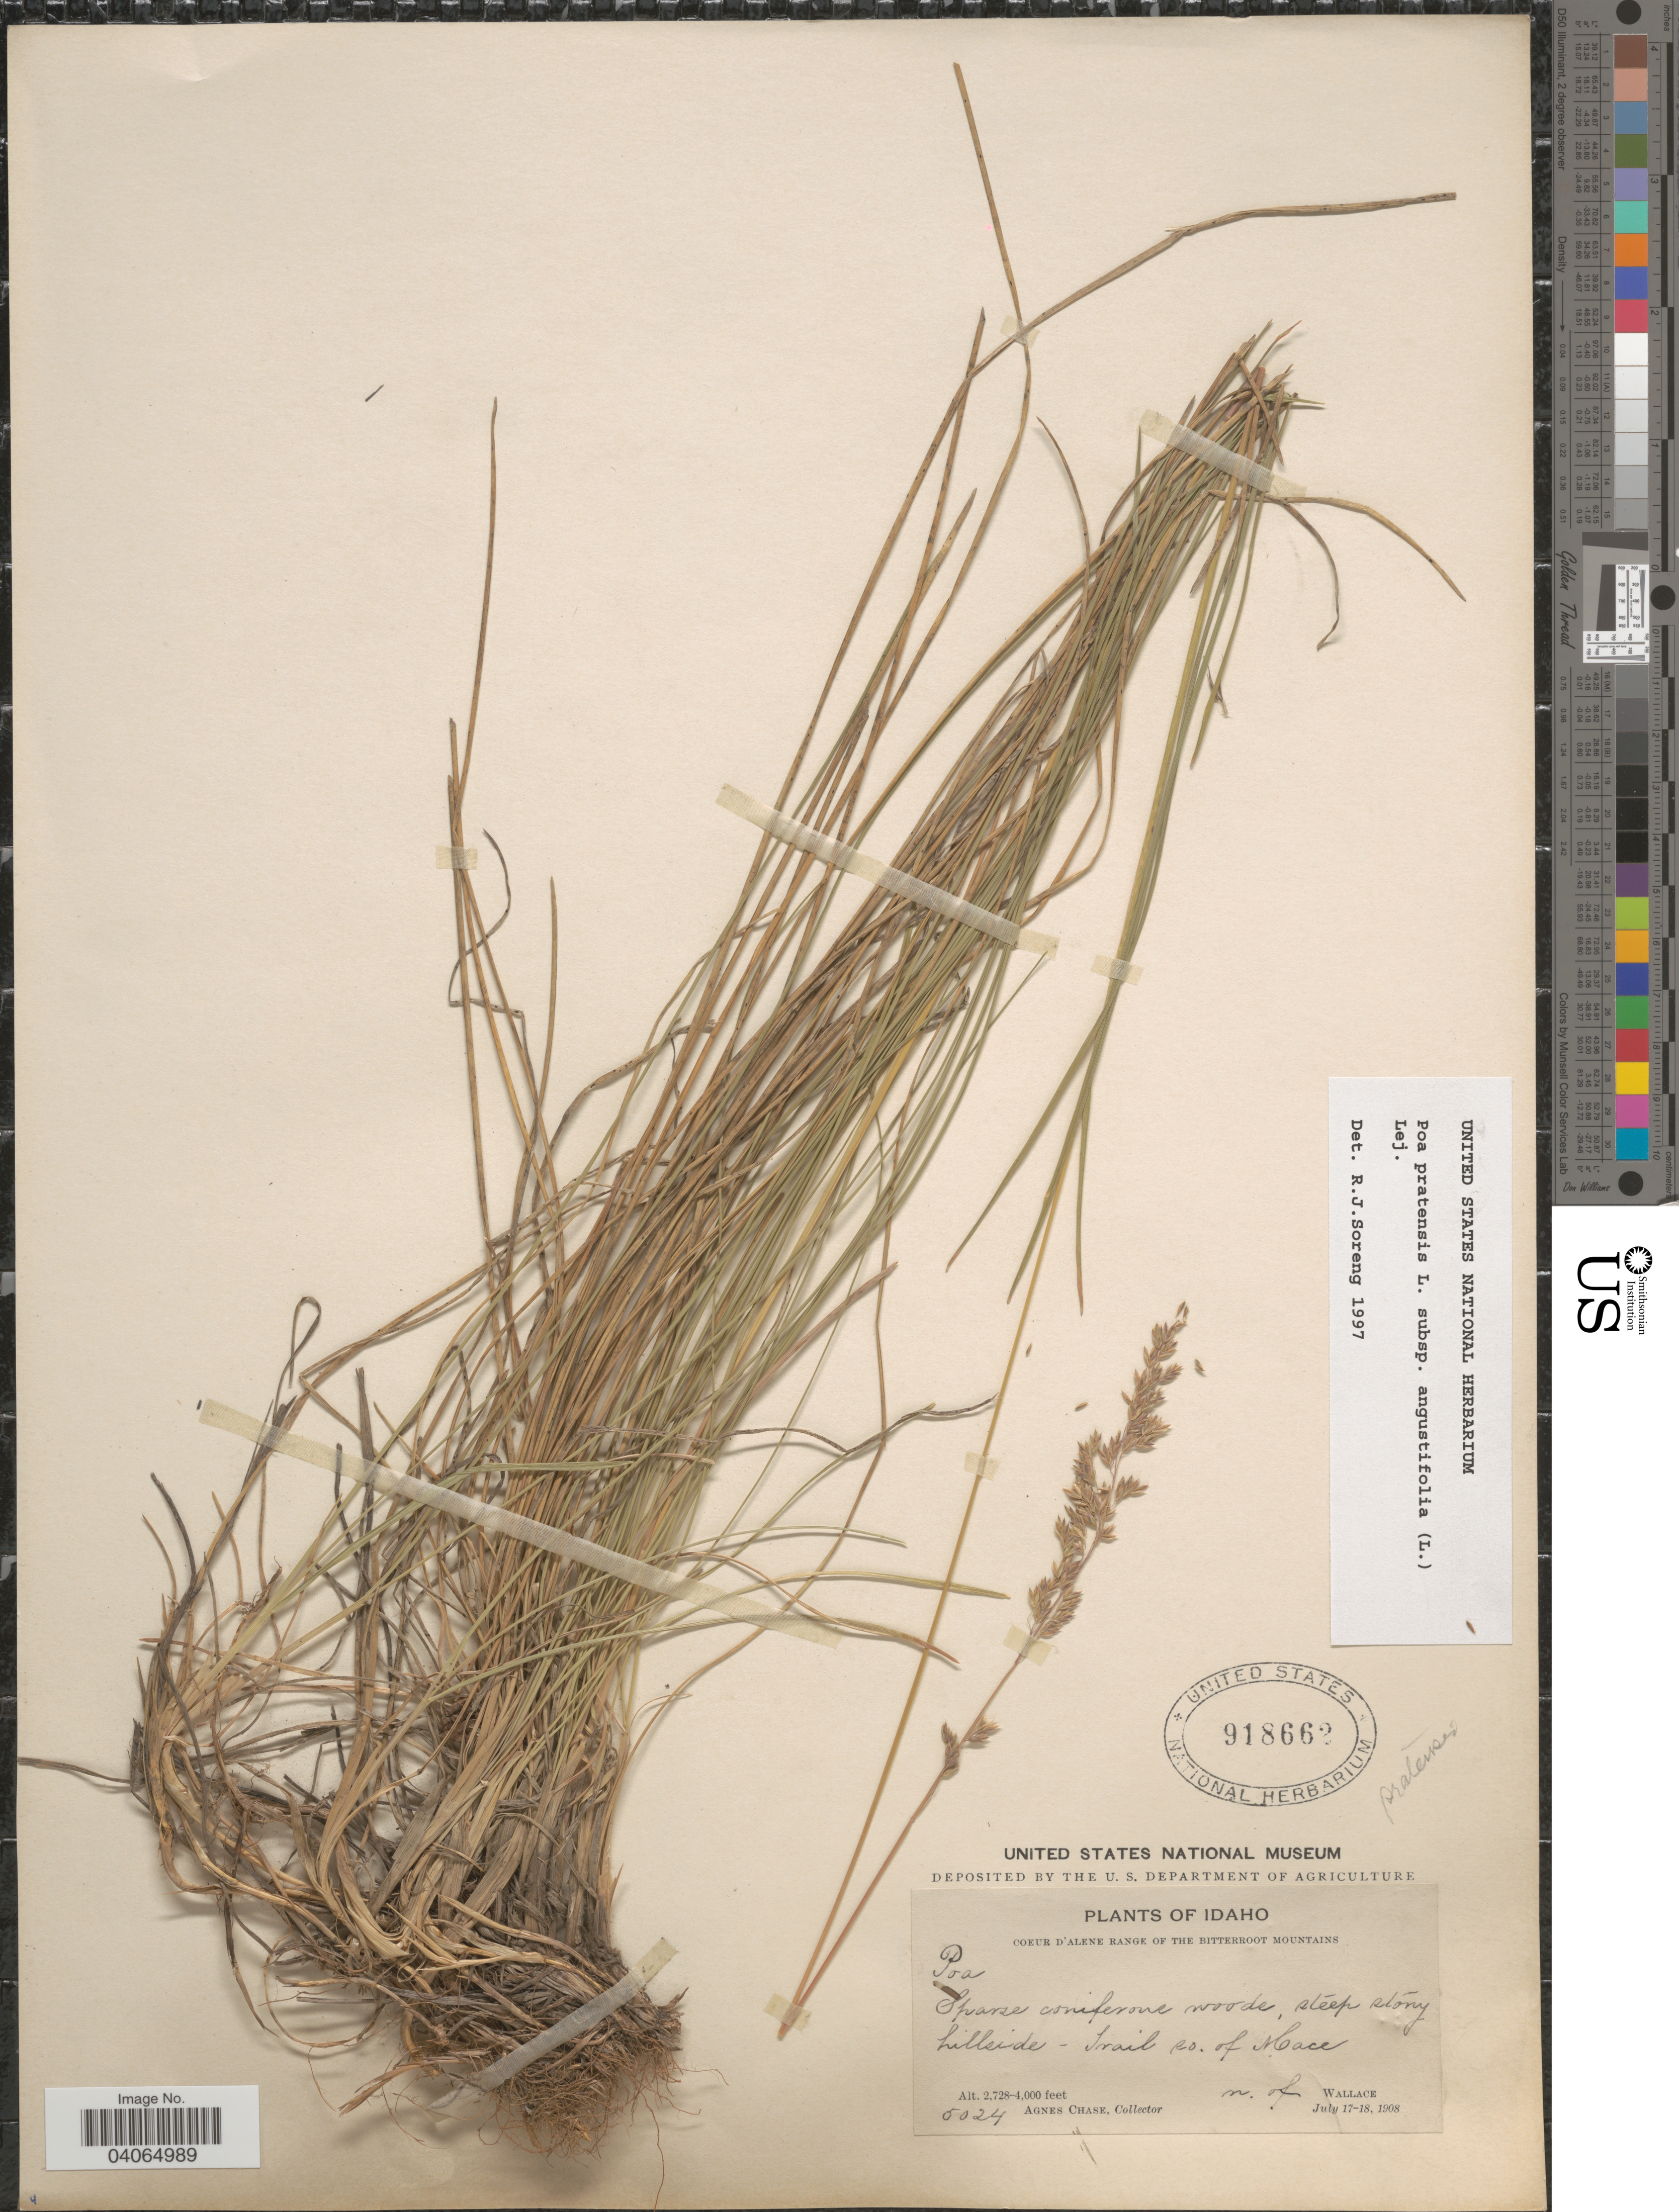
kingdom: Plantae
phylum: Tracheophyta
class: Liliopsida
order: Poales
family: Poaceae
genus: Poa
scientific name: Poa pratensis subsp. angustifolia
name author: (L.) Lej.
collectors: A. Chase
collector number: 5024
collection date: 1908-07-17/1908-07-18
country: United States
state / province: Idaho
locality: Coeur d'Alene Range of the Bitterroot Mountains. Hillside - Trail so. of Mace. n. of Wallace.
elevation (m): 831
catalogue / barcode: US 918662